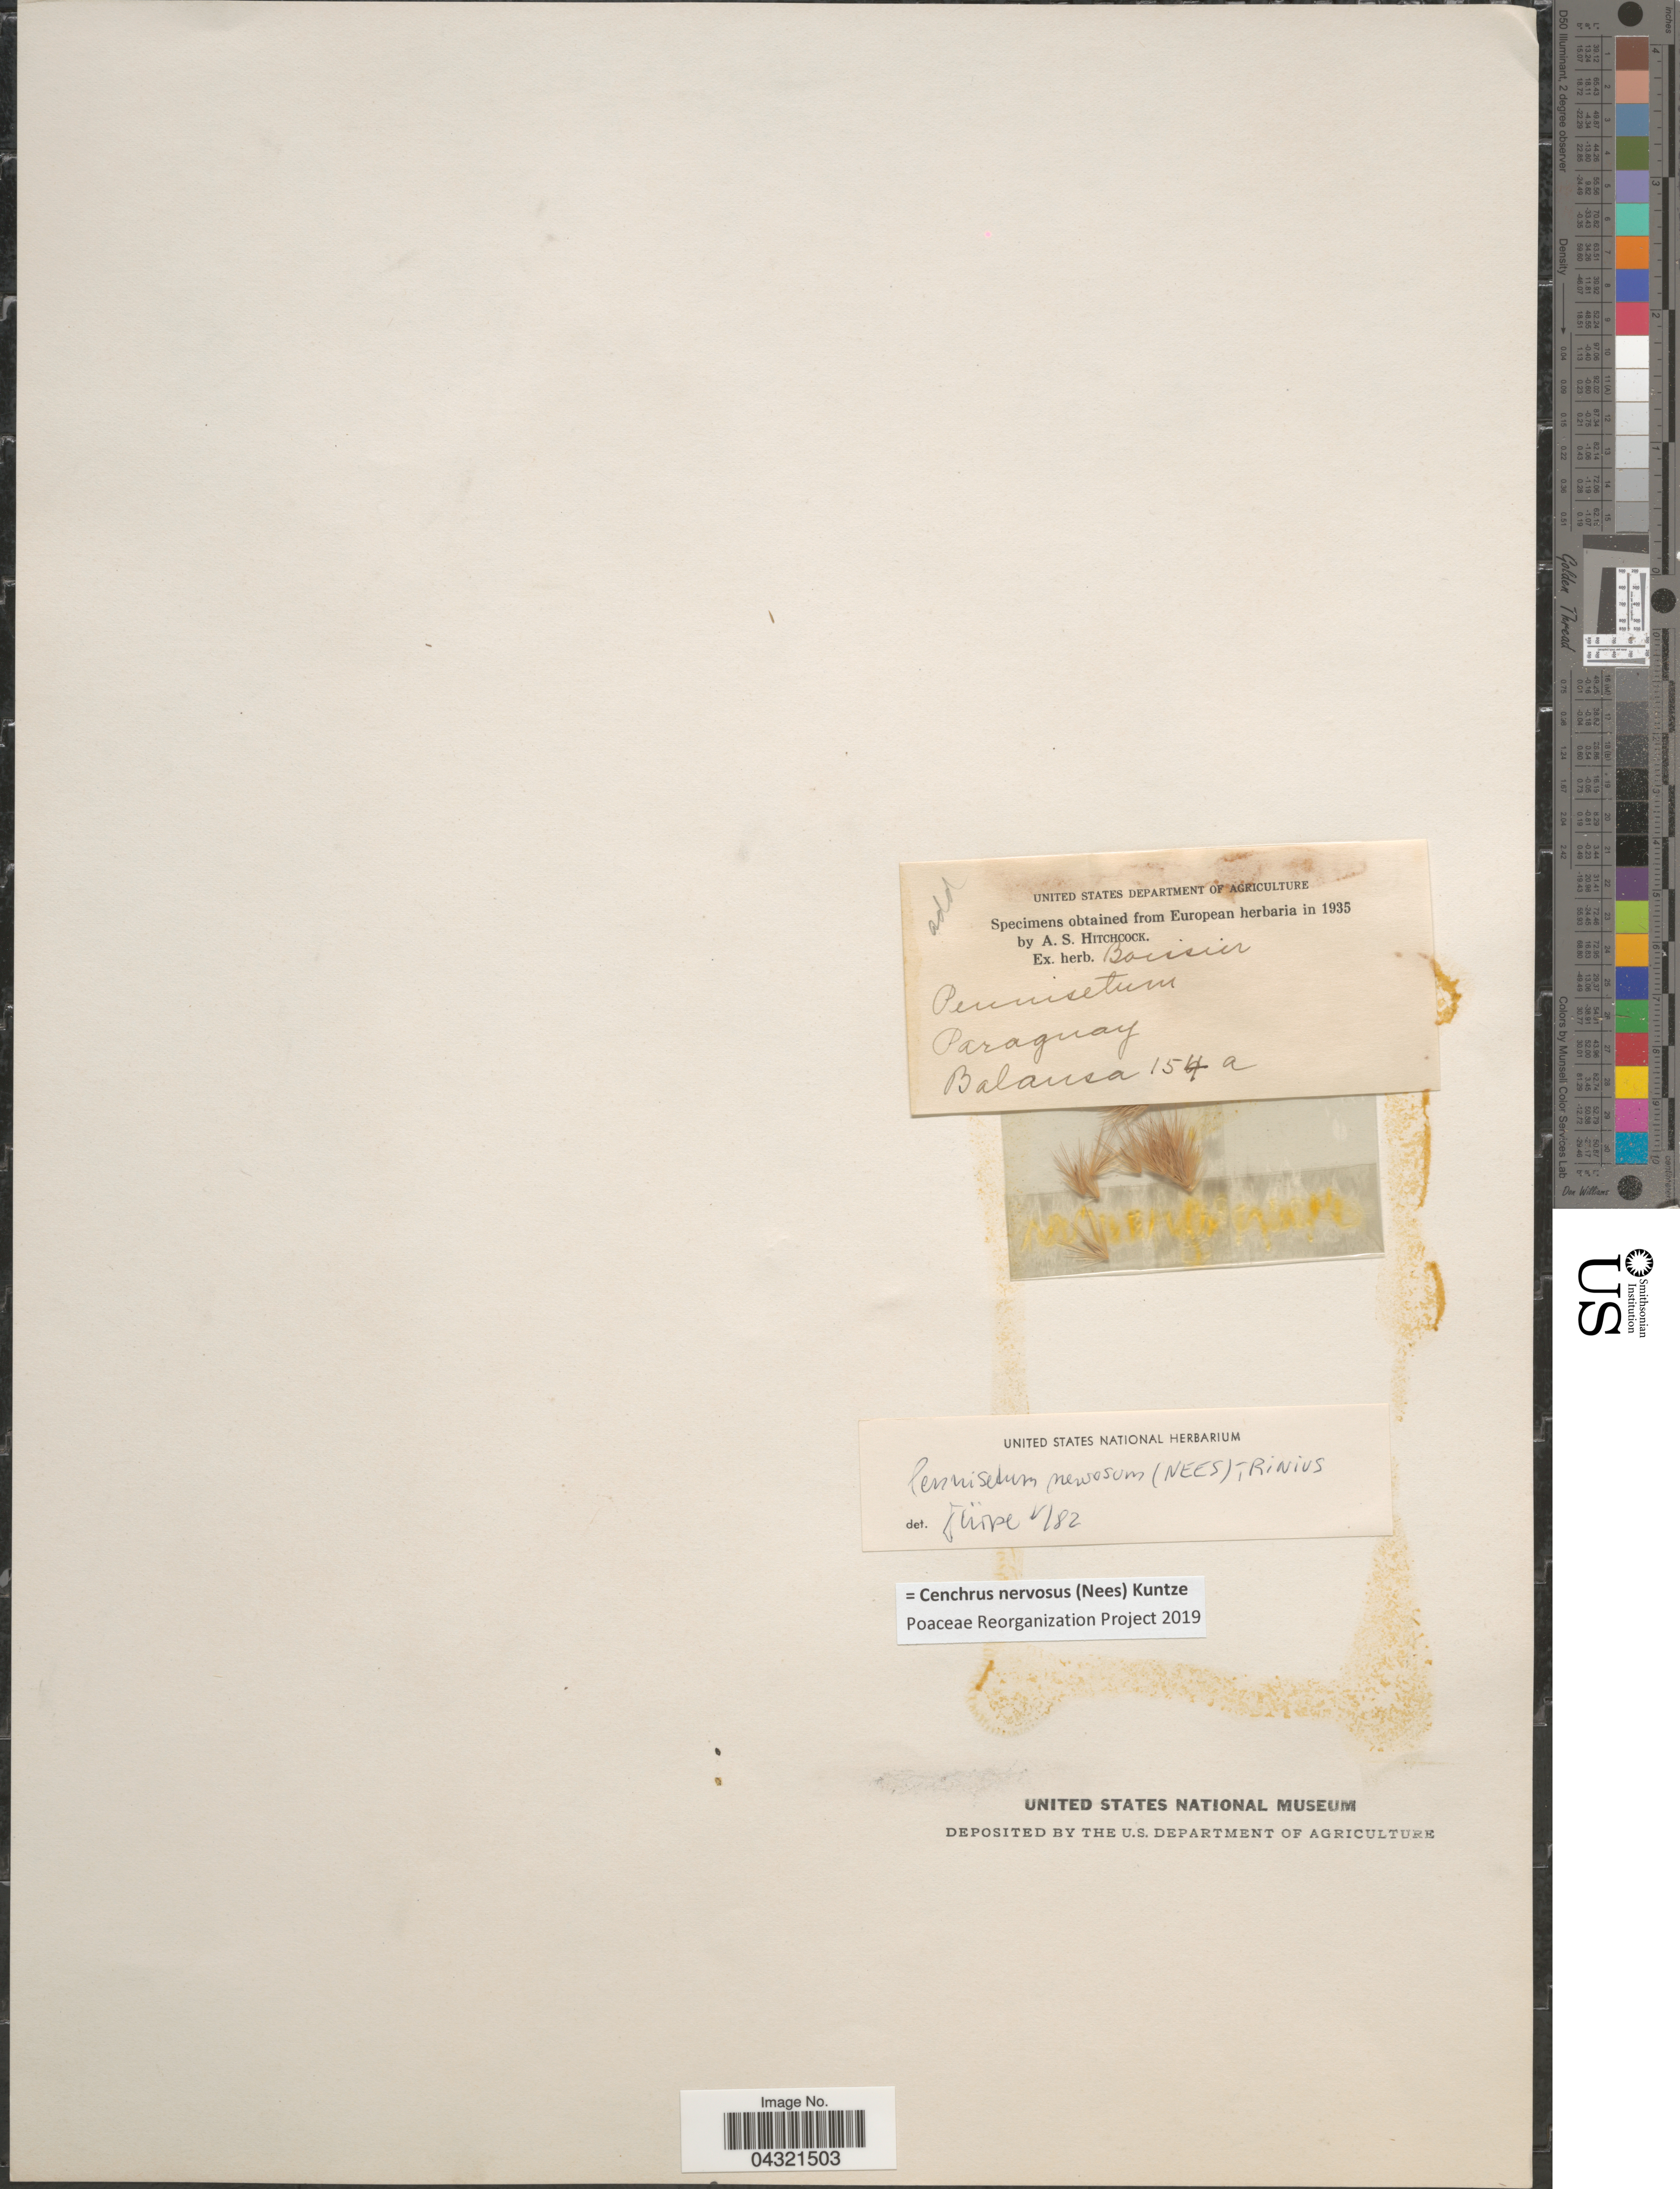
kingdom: Plantae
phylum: Tracheophyta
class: Liliopsida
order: Poales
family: Poaceae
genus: Cenchrus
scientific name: Cenchrus nervosus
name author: (Nees) Kuntze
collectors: -. Balansa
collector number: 154a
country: Paraguay